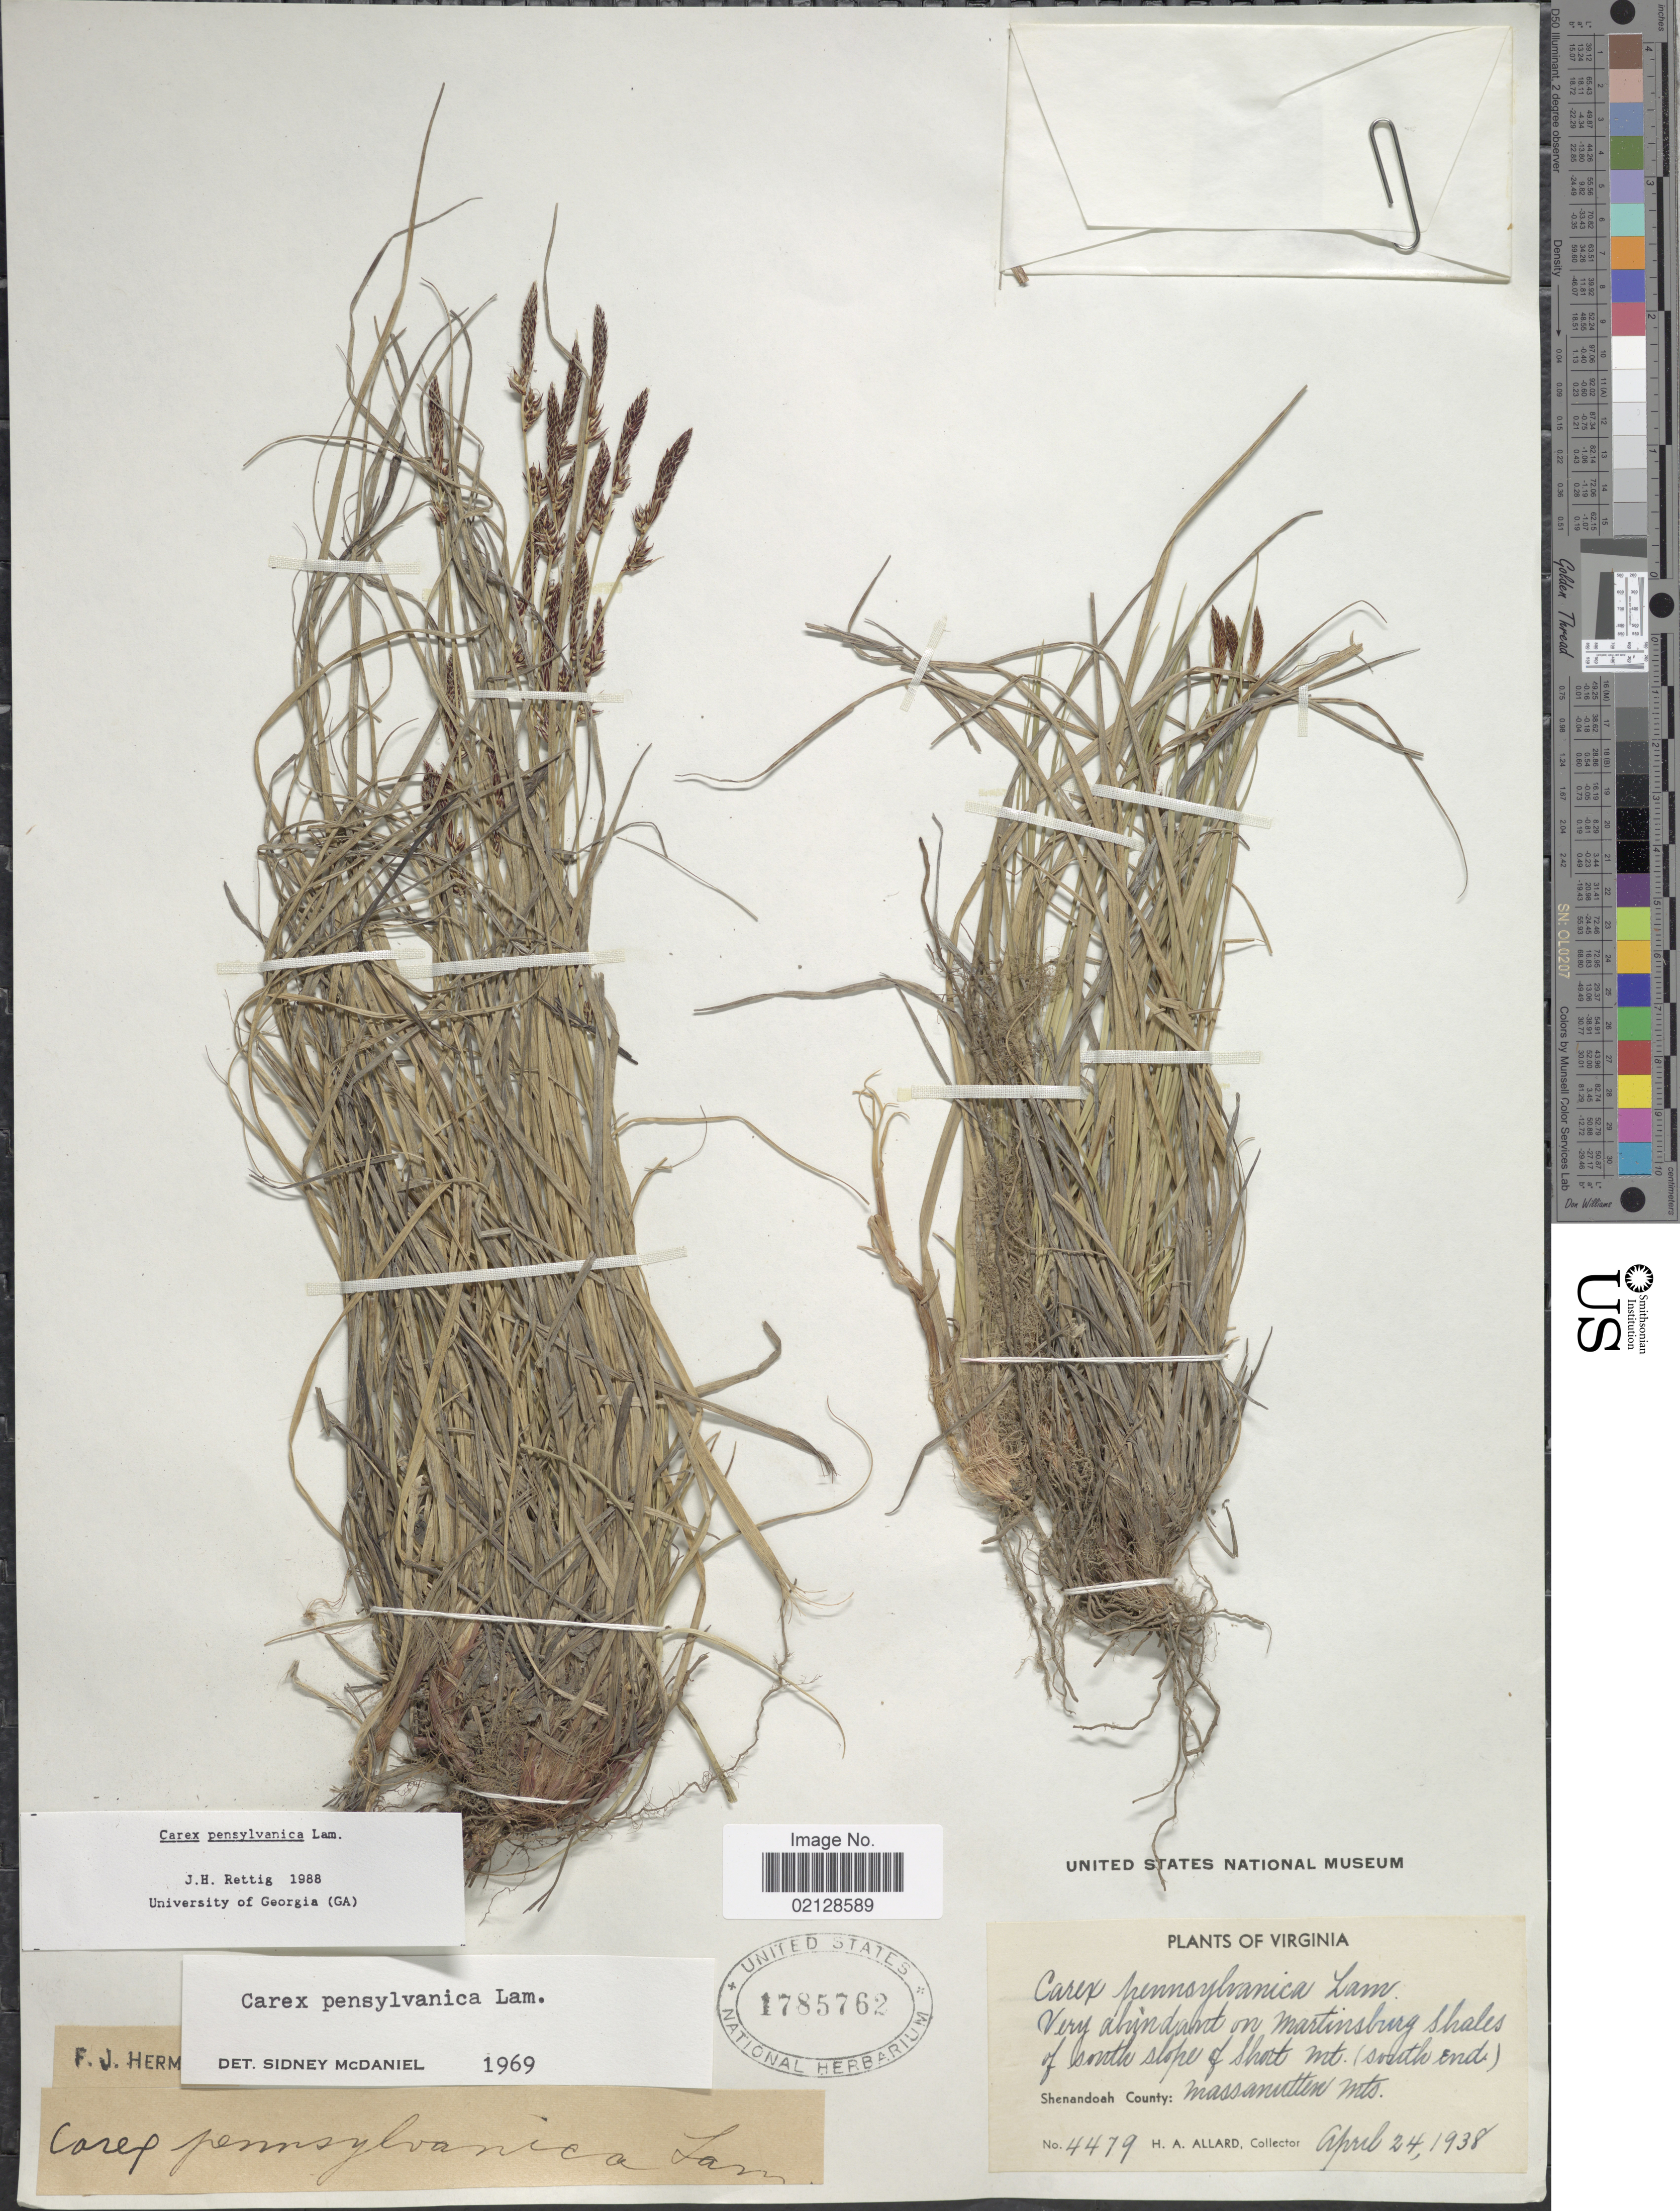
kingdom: Plantae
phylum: Tracheophyta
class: Liliopsida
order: Poales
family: Cyperaceae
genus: Carex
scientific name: Carex pensylvanica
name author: Lam.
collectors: H. A. Allard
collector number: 4479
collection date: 1938-04-24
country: United States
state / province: Virginia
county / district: Shenandoah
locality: Very abundant on Martinsburg shales of south slope of Short Mt. (south end), Shenandoah County: Massanutten Mts.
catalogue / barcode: US 1785762